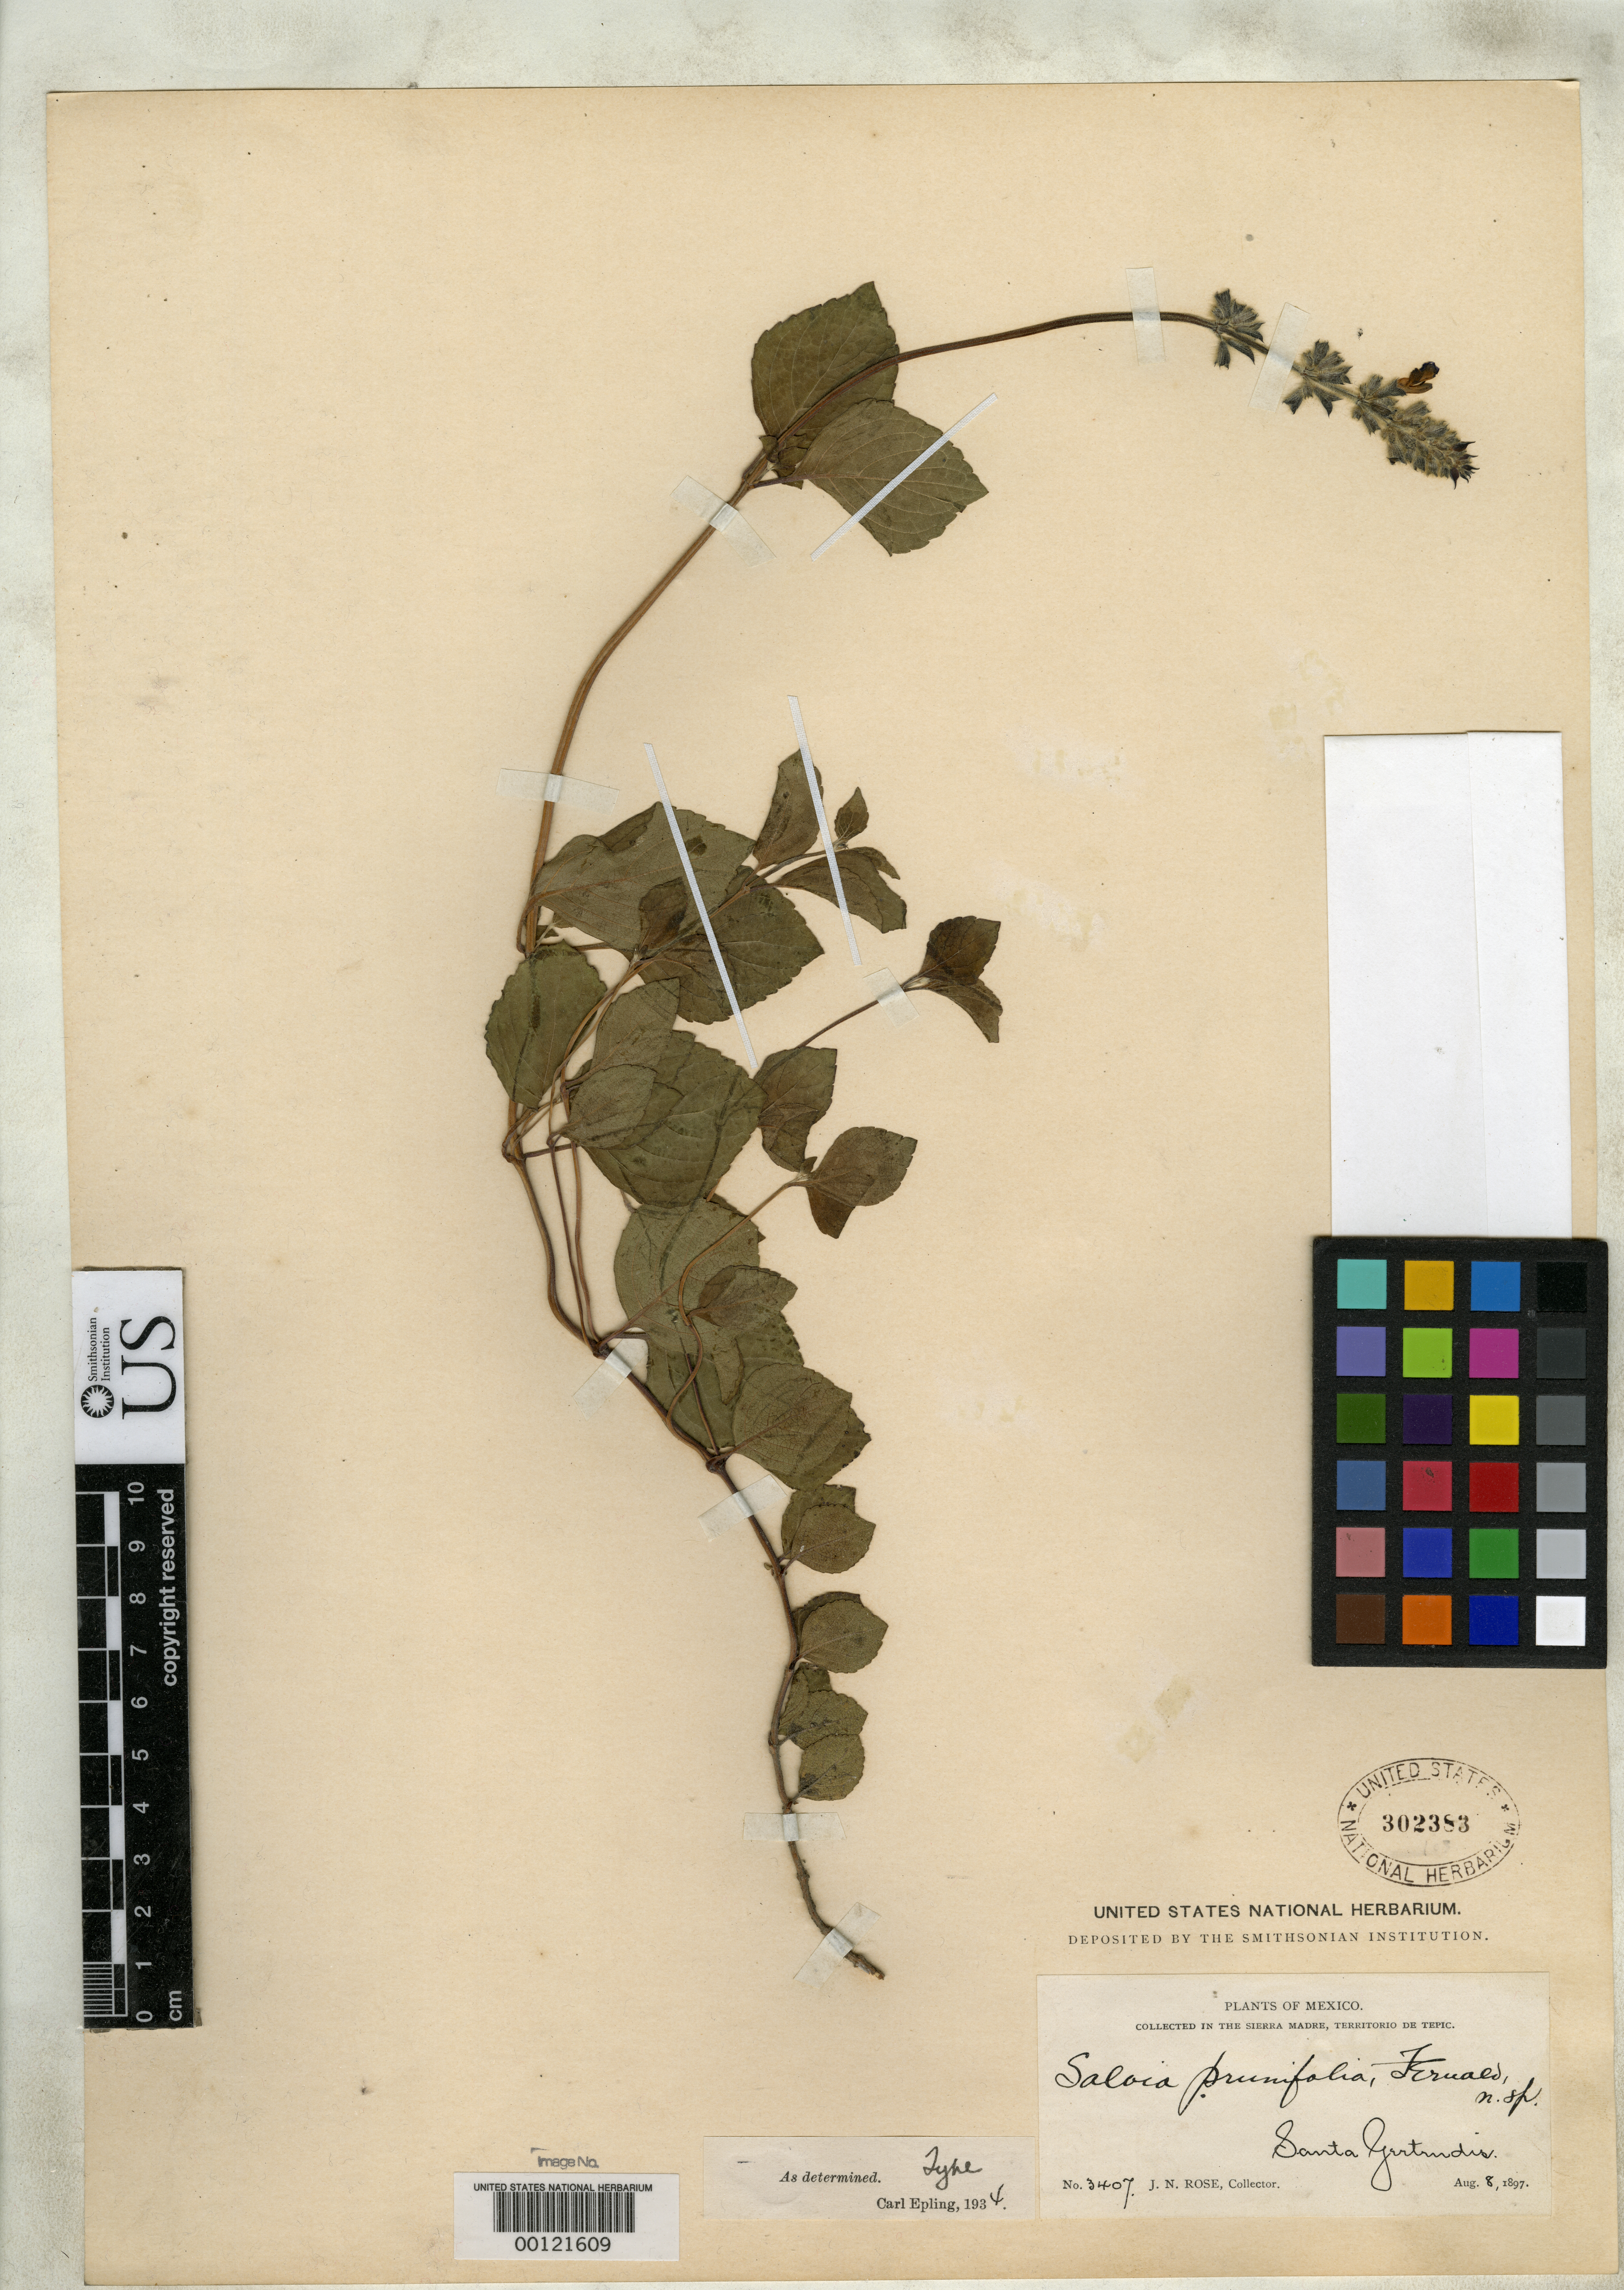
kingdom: Plantae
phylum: Tracheophyta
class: Magnoliopsida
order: Lamiales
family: Lamiaceae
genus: Salvia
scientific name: Salvia prunifolia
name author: Fernald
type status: Isotype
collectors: J. N. Rose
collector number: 3407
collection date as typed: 08 Aug 1897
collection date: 1897-08-08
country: Mexico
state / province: Nayarit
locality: Tepic; Sierra Madre.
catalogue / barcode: US 302383